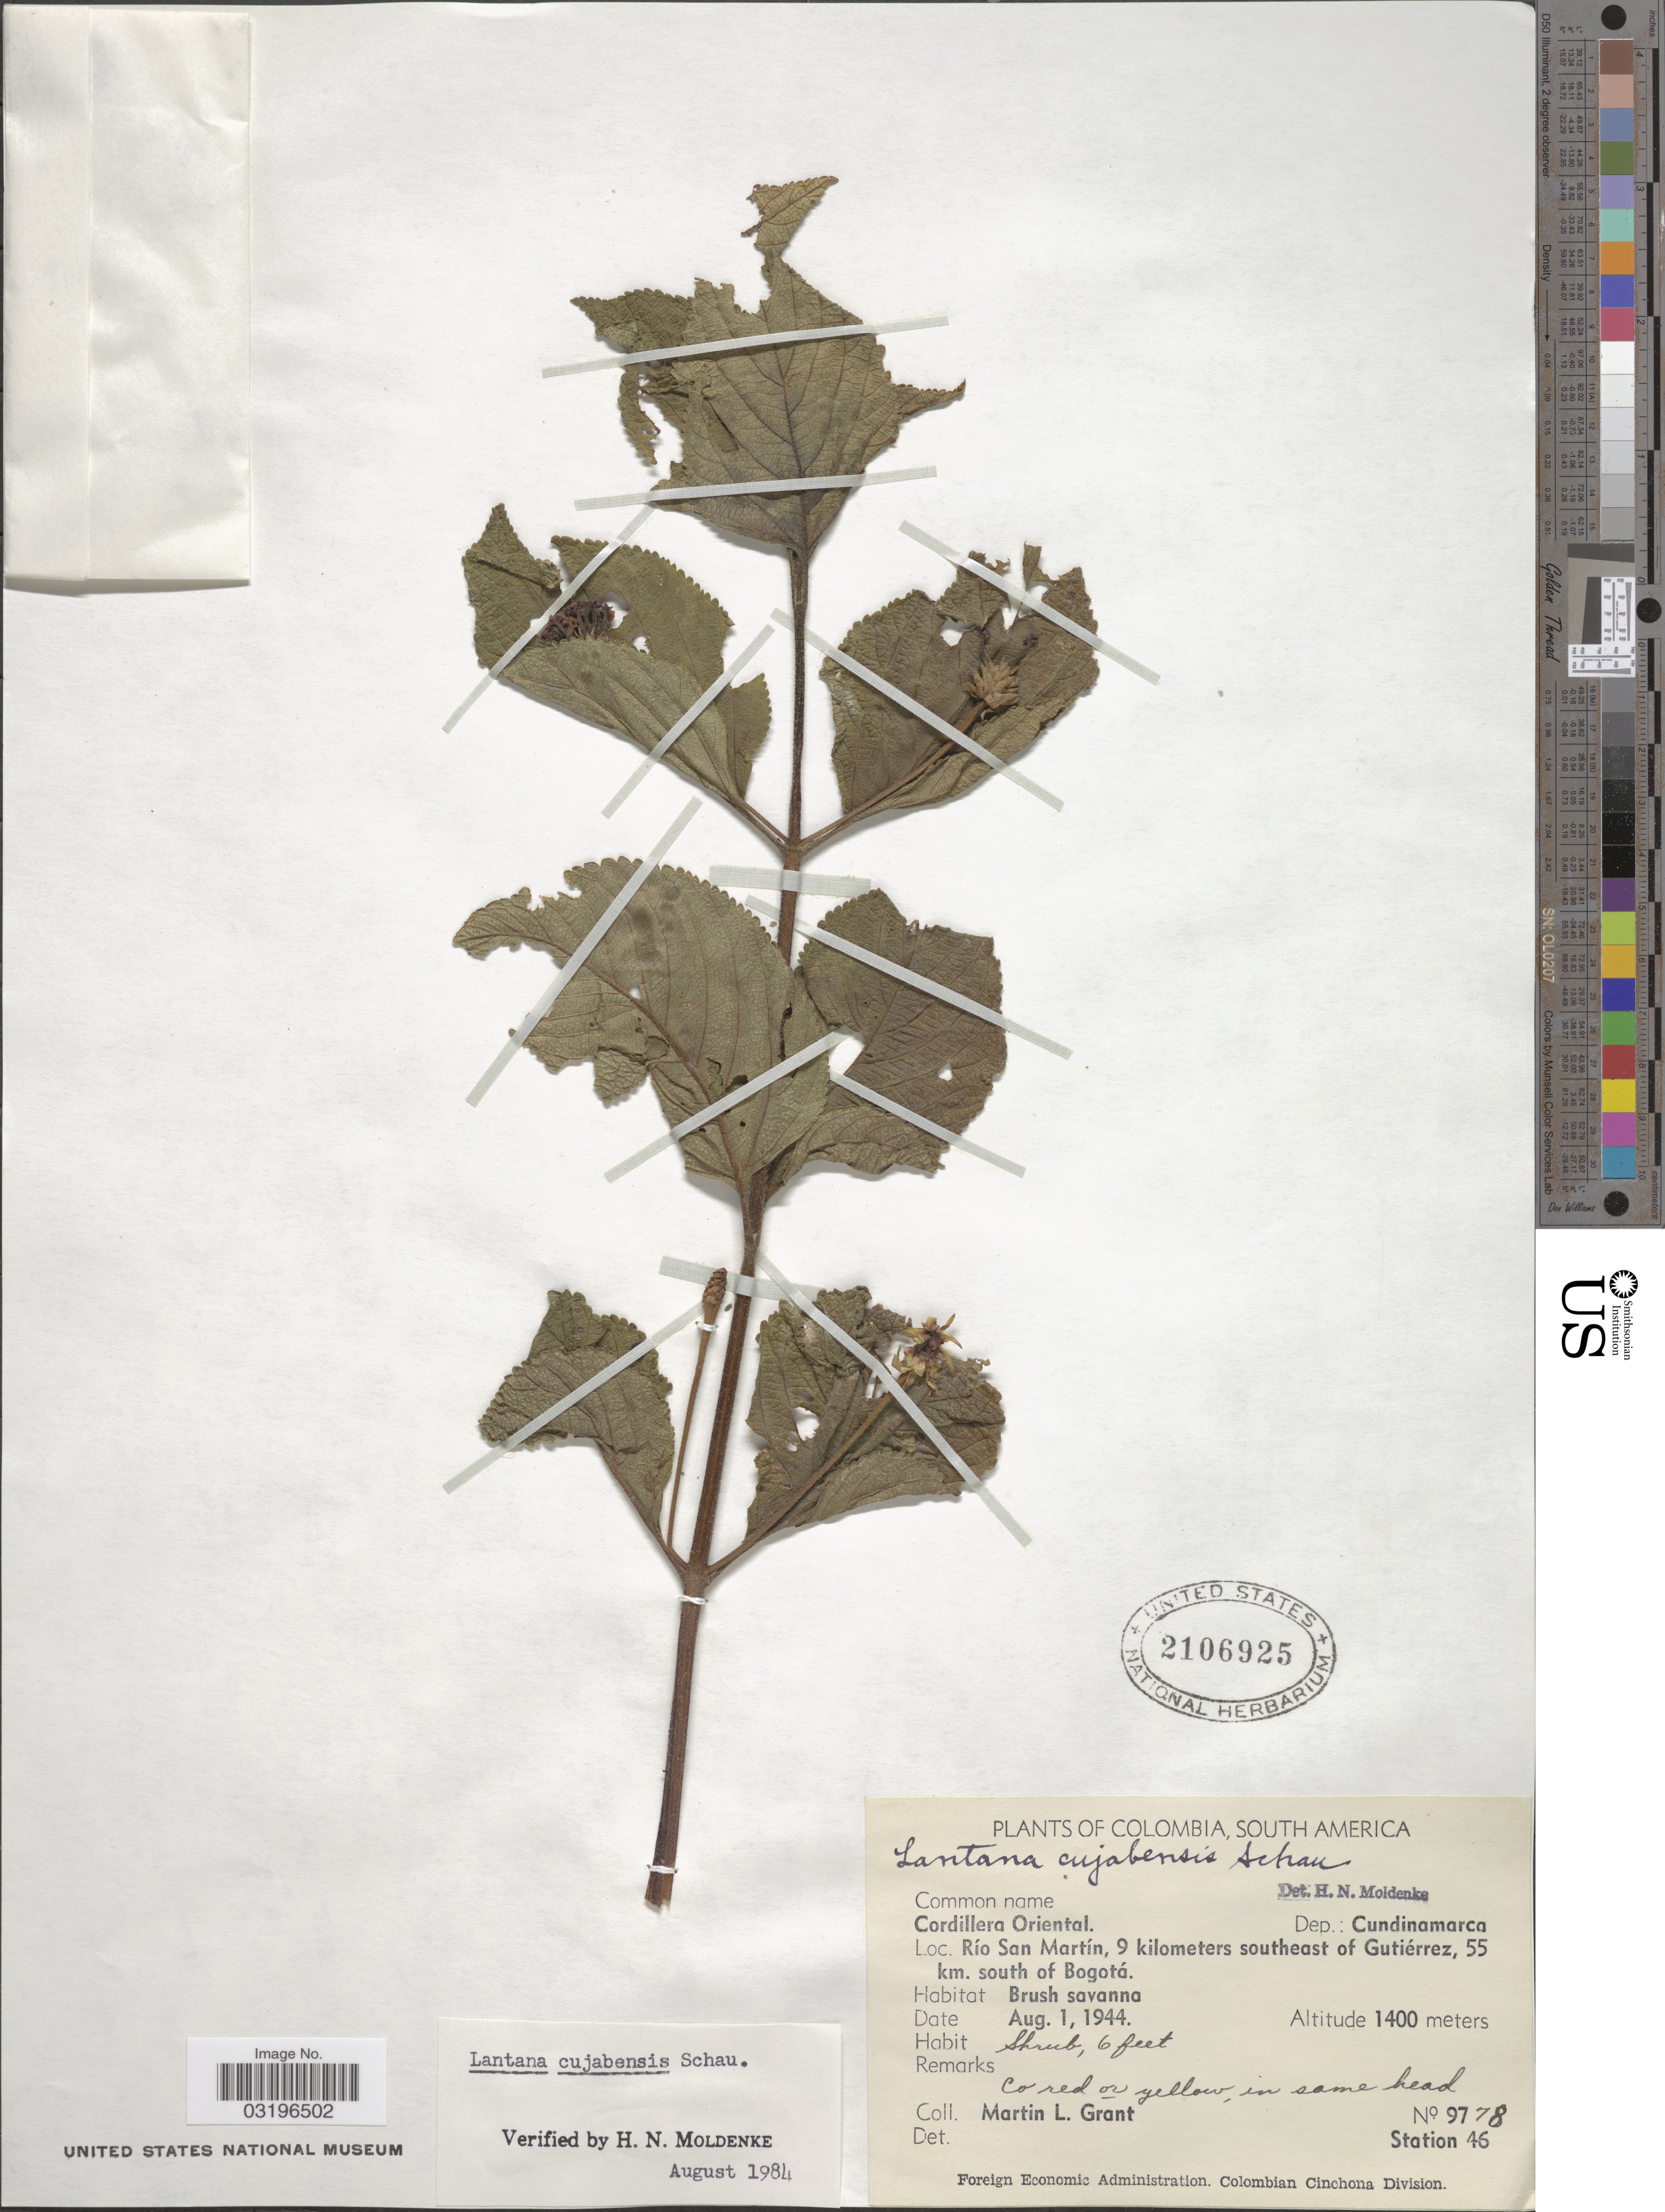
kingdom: Plantae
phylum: Tracheophyta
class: Magnoliopsida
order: Lamiales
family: Verbenaceae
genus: Lantana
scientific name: Lantana cujabensis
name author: Schau.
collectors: M. L. Grant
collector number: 9778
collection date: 1944-08-01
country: Colombia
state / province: Cundinamarca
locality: Cordillera Oriental, Dep.: Cundinamarca, Río San Martín, 9 kilometers southeast of Gutiérrez, 55 km. south of Bogotá, Station 46.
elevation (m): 1400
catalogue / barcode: US 2106925